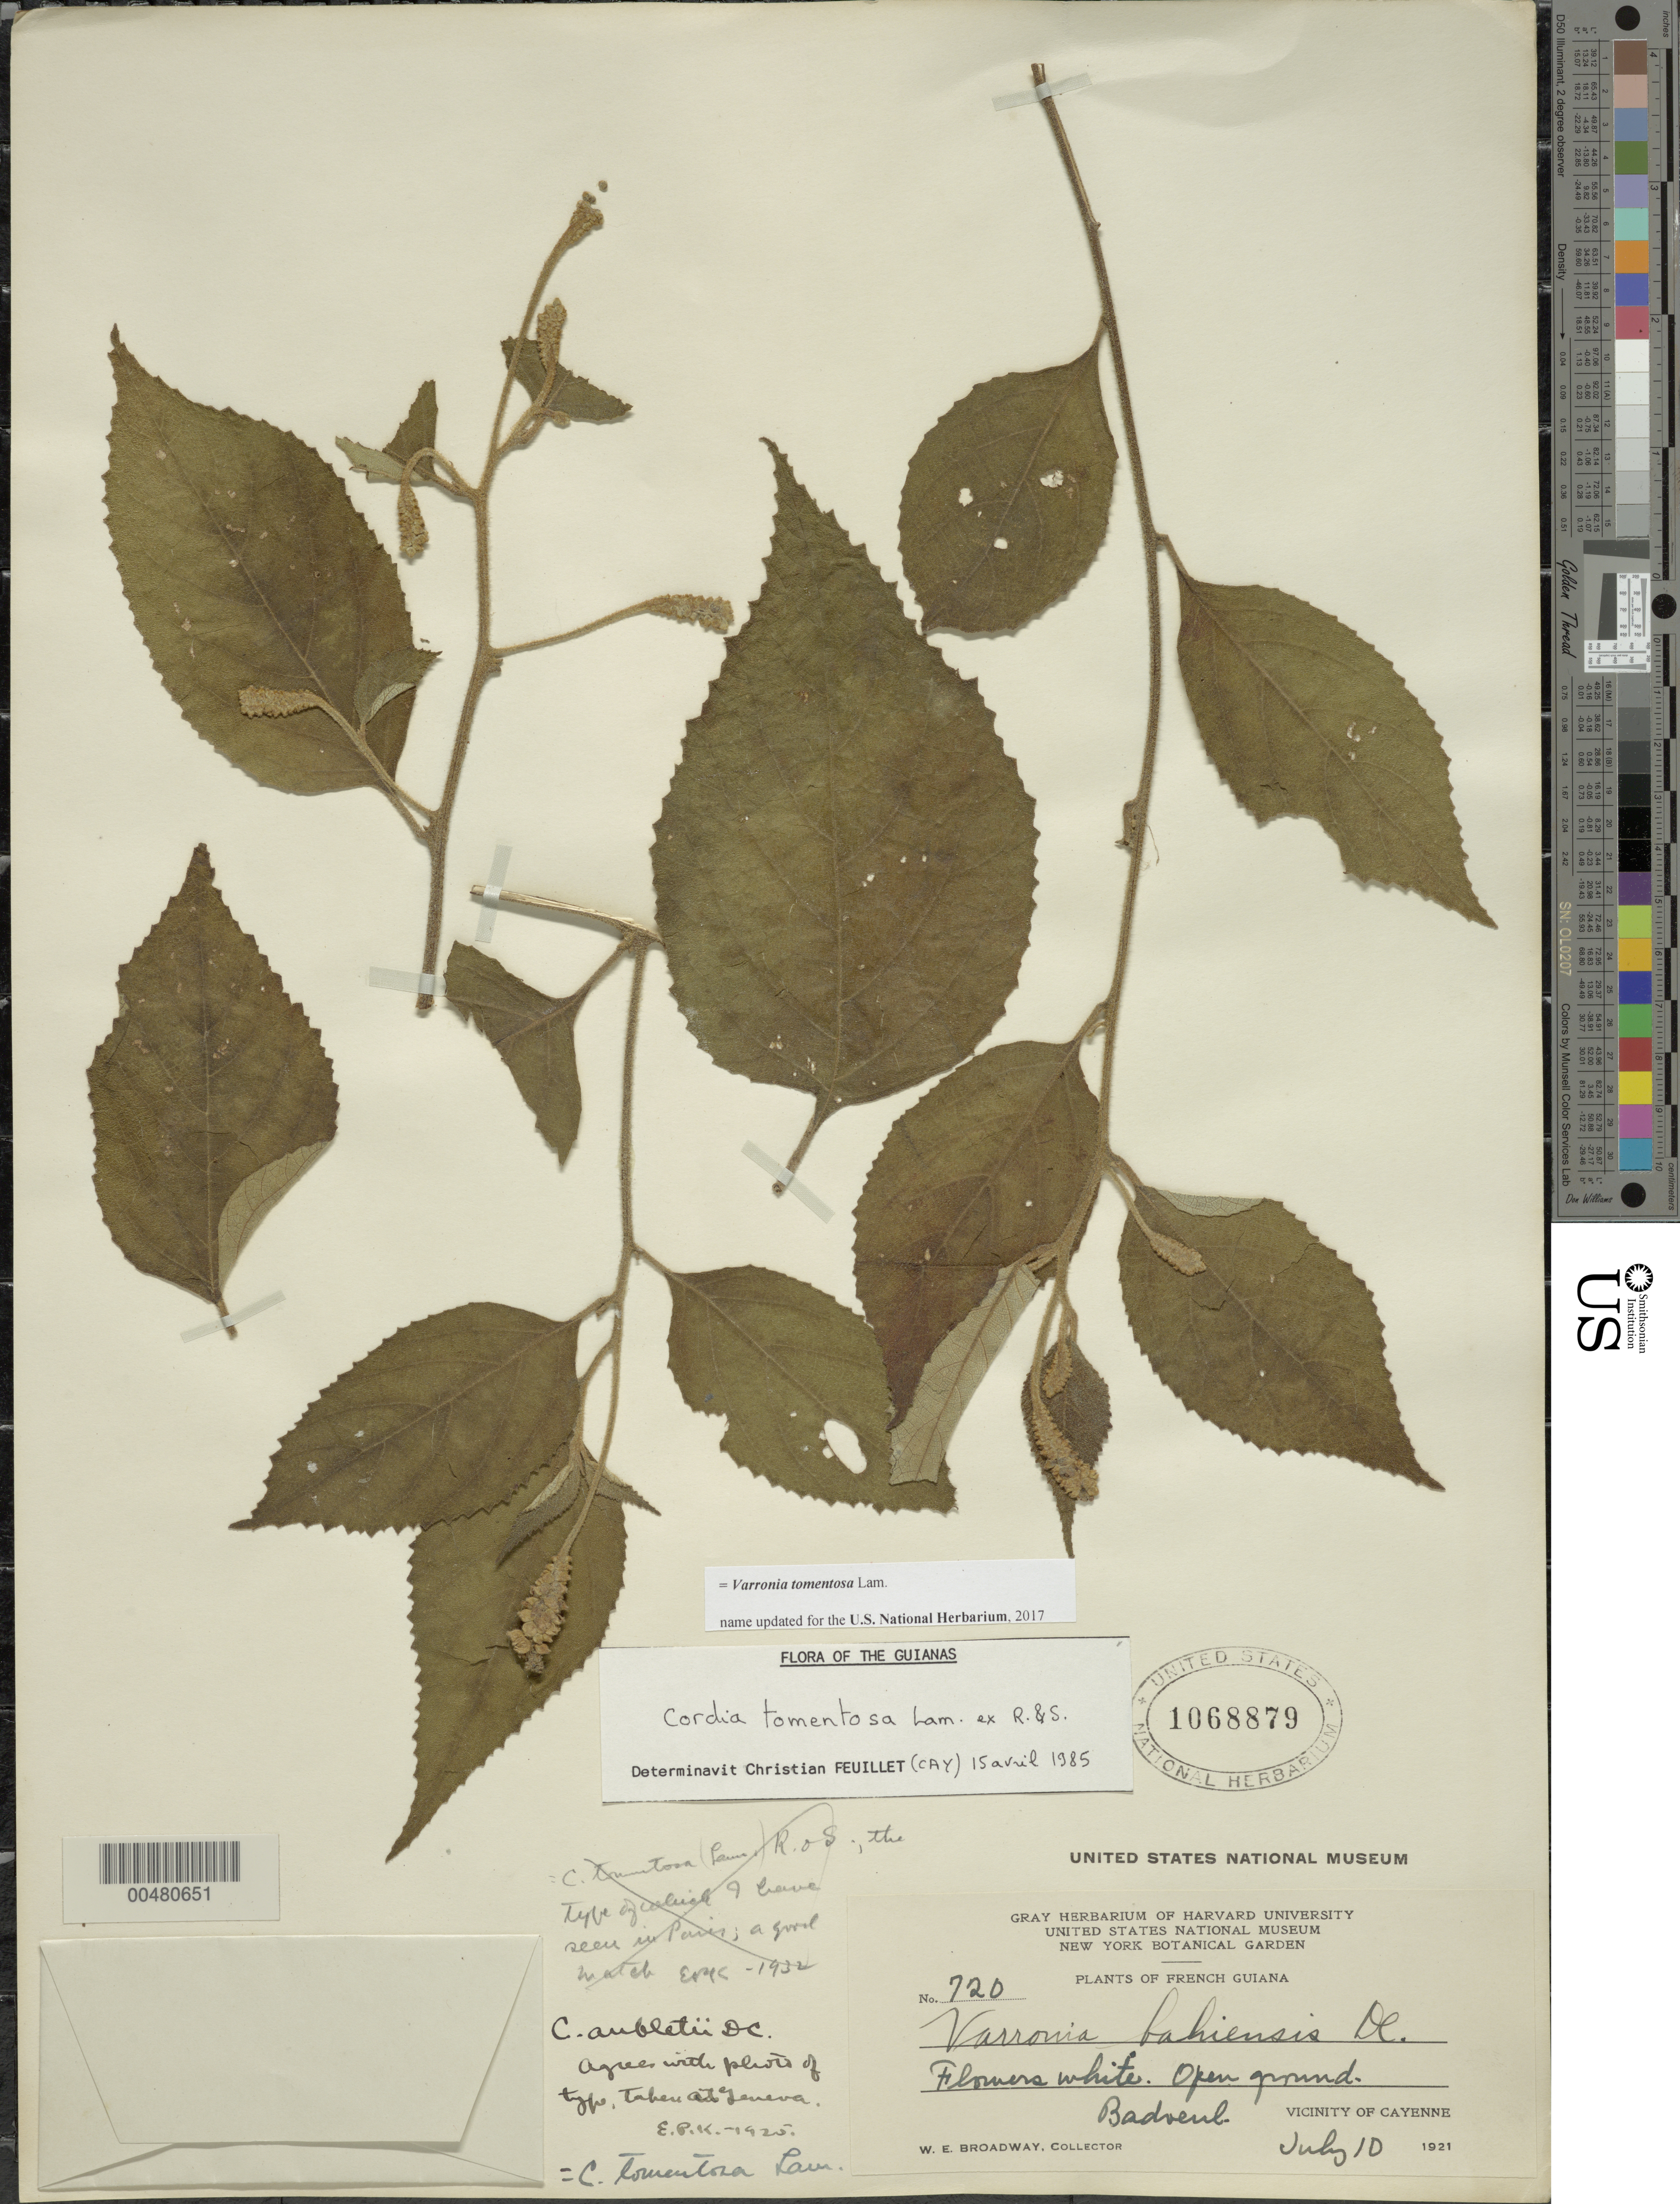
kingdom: Plantae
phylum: Tracheophyta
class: Magnoliopsida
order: Boraginales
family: Cordiaceae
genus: Varronia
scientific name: Varronia tomentosa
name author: Lam.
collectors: W. E. Broadway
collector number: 720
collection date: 1921-07-10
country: French Guiana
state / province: Cayenne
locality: Baduel. Vicinity of Cayenne.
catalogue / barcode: US 1068879